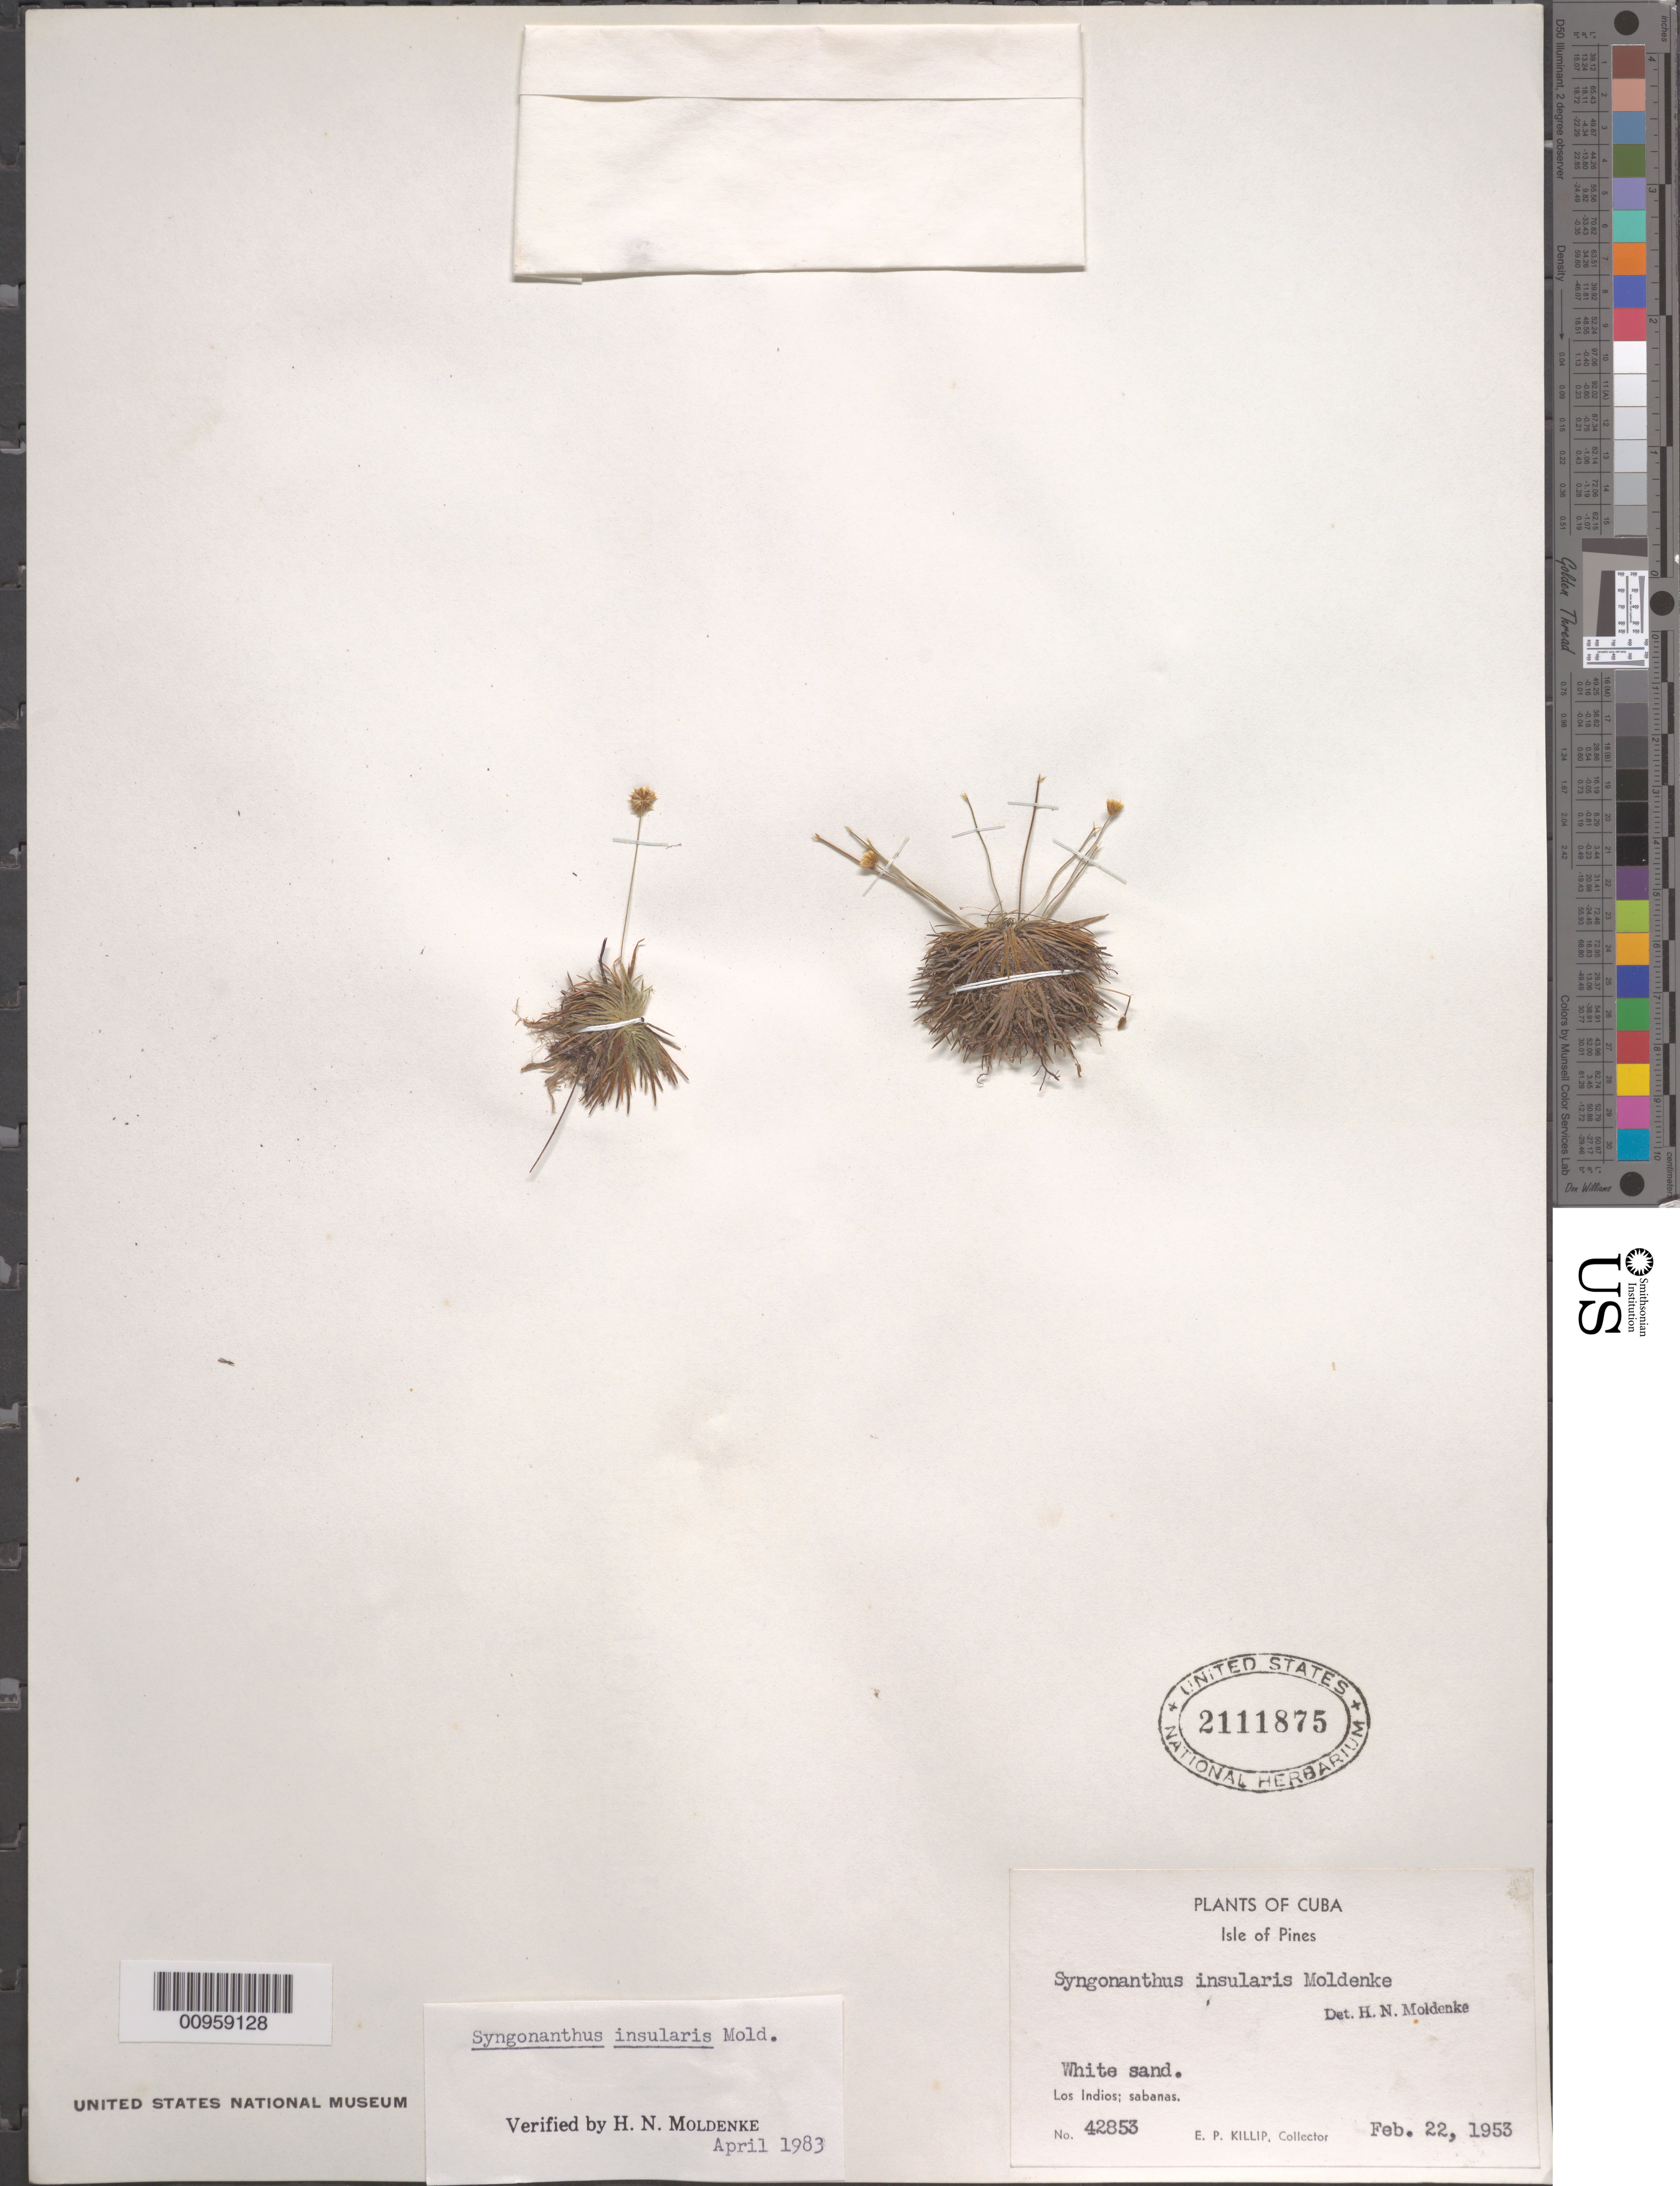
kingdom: Plantae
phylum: Tracheophyta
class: Liliopsida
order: Poales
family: Eriocaulaceae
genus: Syngonanthus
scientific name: Syngonanthus insularis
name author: Moldenke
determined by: Moldenke, H. N.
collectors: E. P. Killip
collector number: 42853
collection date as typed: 22 Feb 1953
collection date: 1953-02-22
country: Cuba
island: Isla de la Juventud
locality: Los Indios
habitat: White-sand sabanas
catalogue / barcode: US 2111875